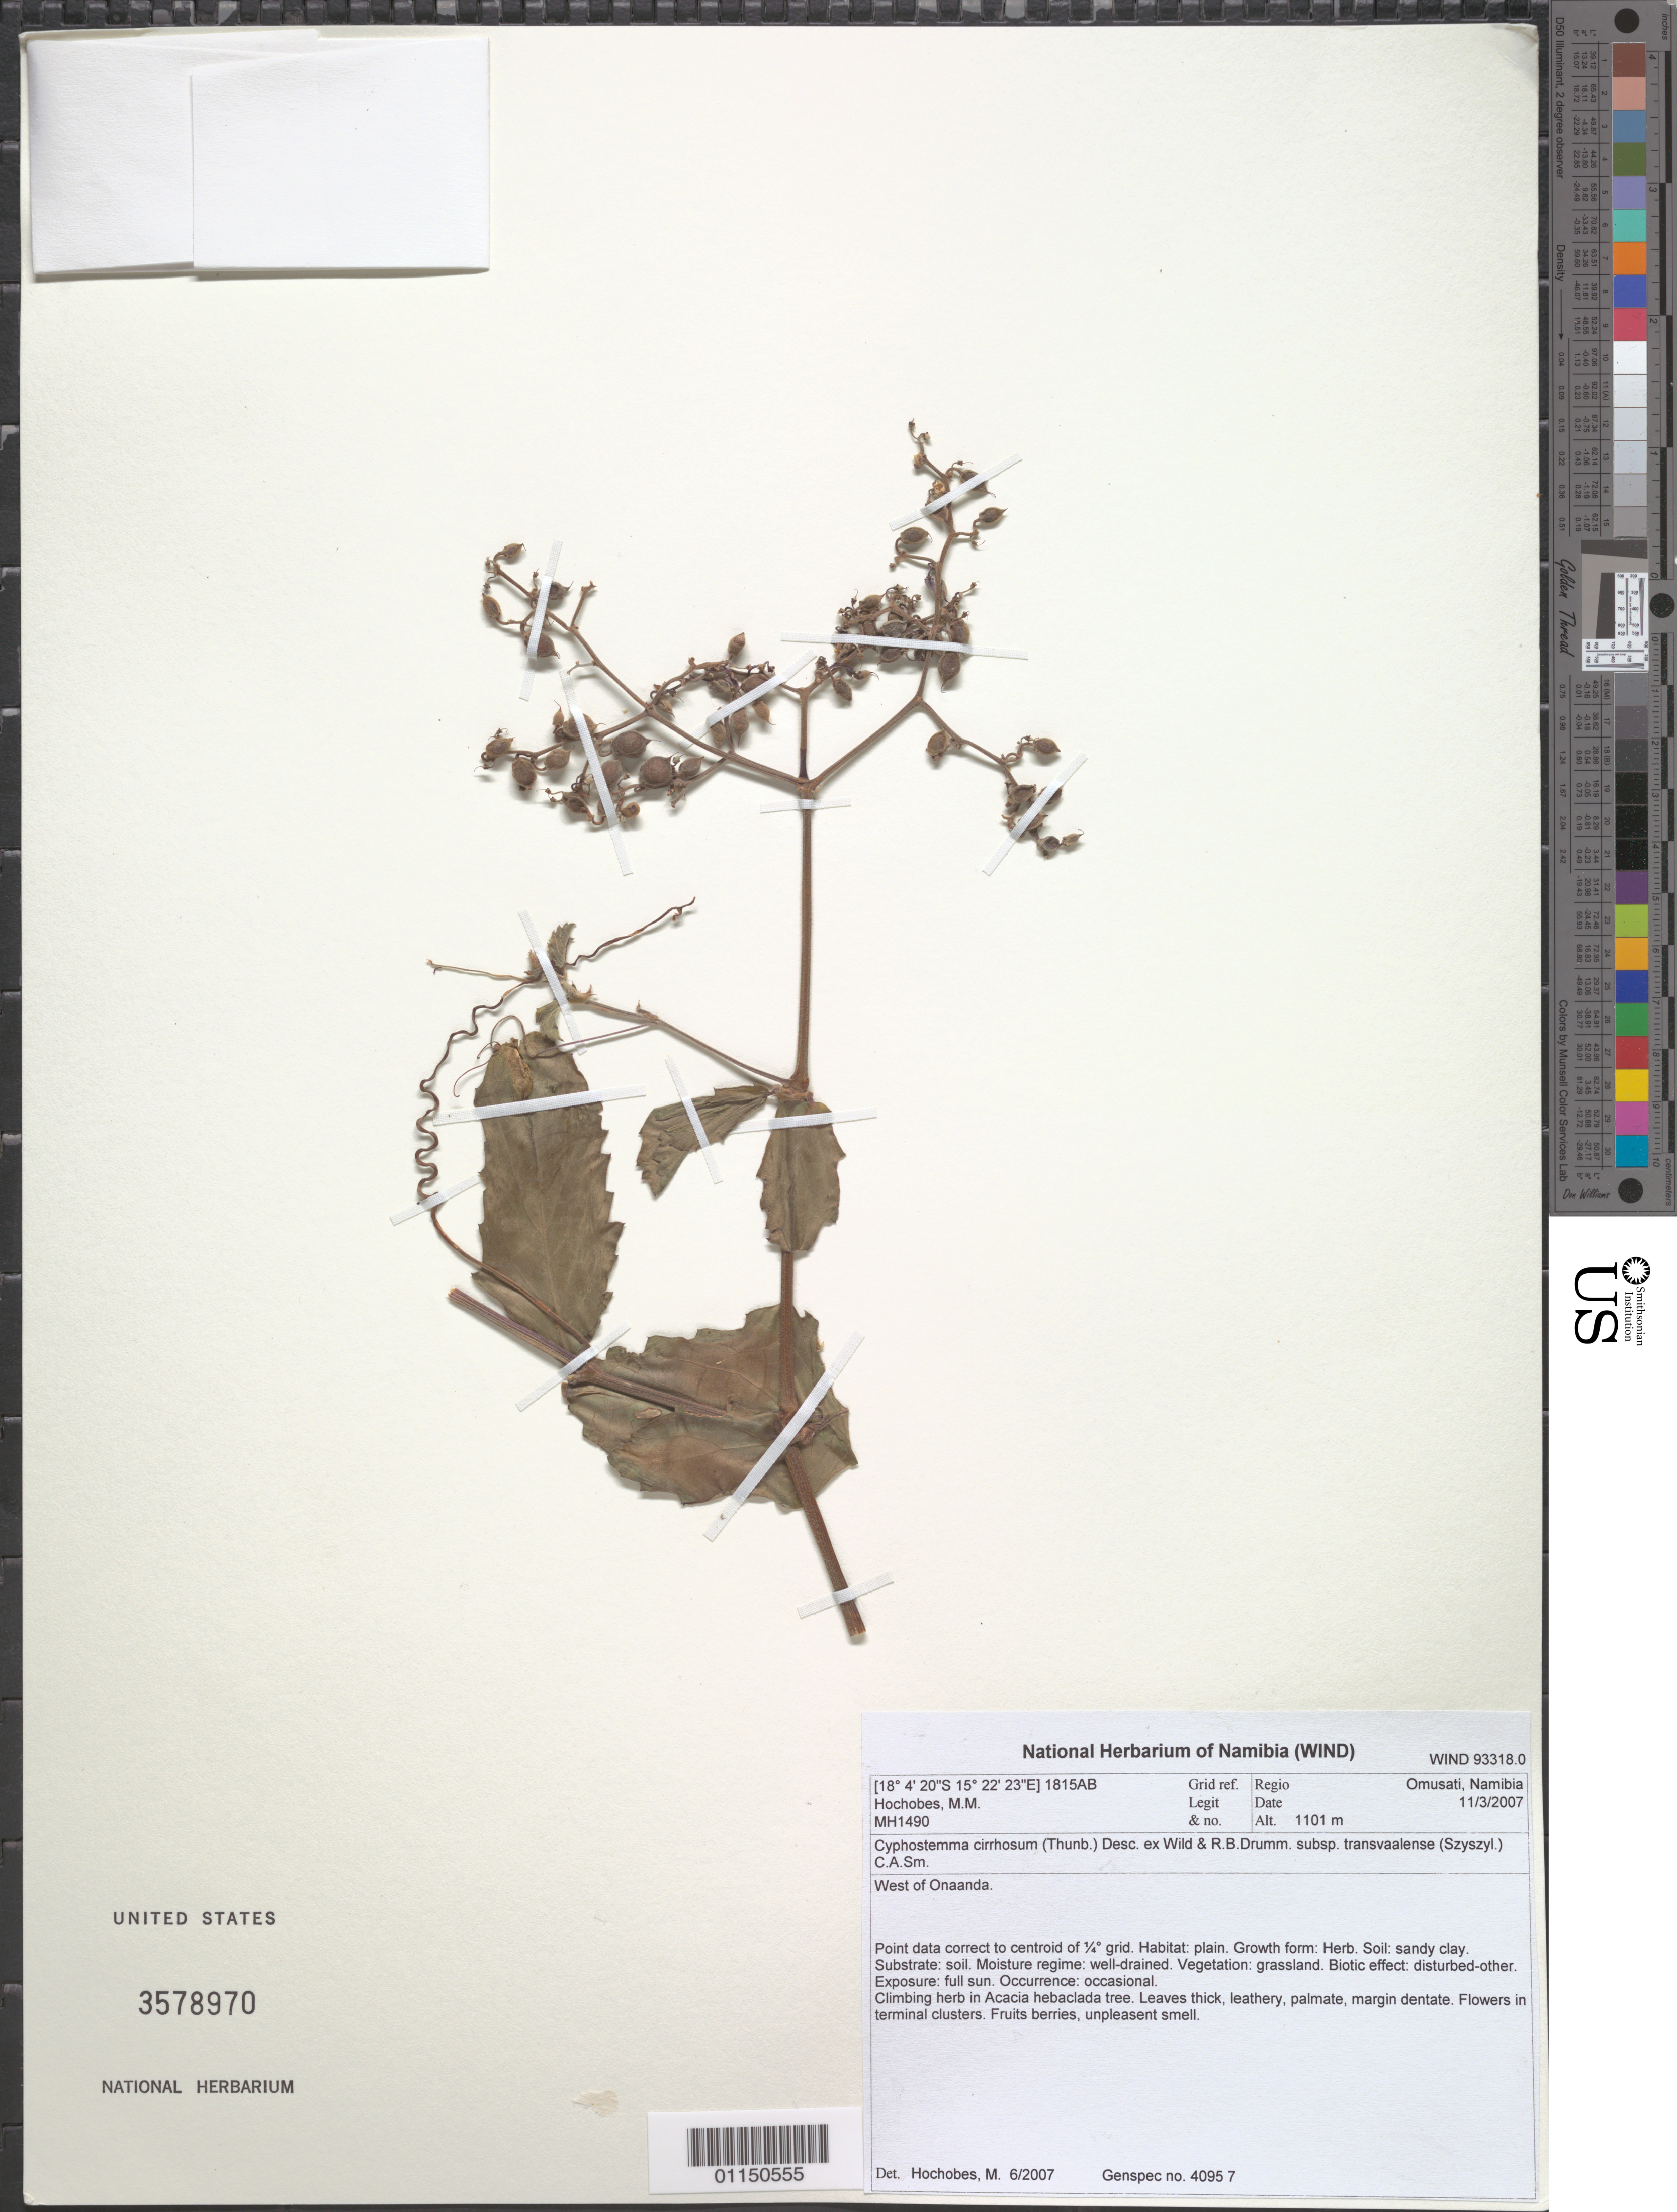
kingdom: Plantae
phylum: Tracheophyta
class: Magnoliopsida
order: Vitales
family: Vitaceae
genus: Cyphostemma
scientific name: Cyphostemma cirrhosum subsp. transvaalense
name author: (Szyszyl.) Wild & R.B. Drumm.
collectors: M. Hochobes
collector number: MH1490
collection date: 2007-03-11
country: Namibia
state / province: Omusati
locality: W of Onaanda.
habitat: Climbing herb. Soil; sandy clay. Occasional.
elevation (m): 1101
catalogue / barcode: US 3578970